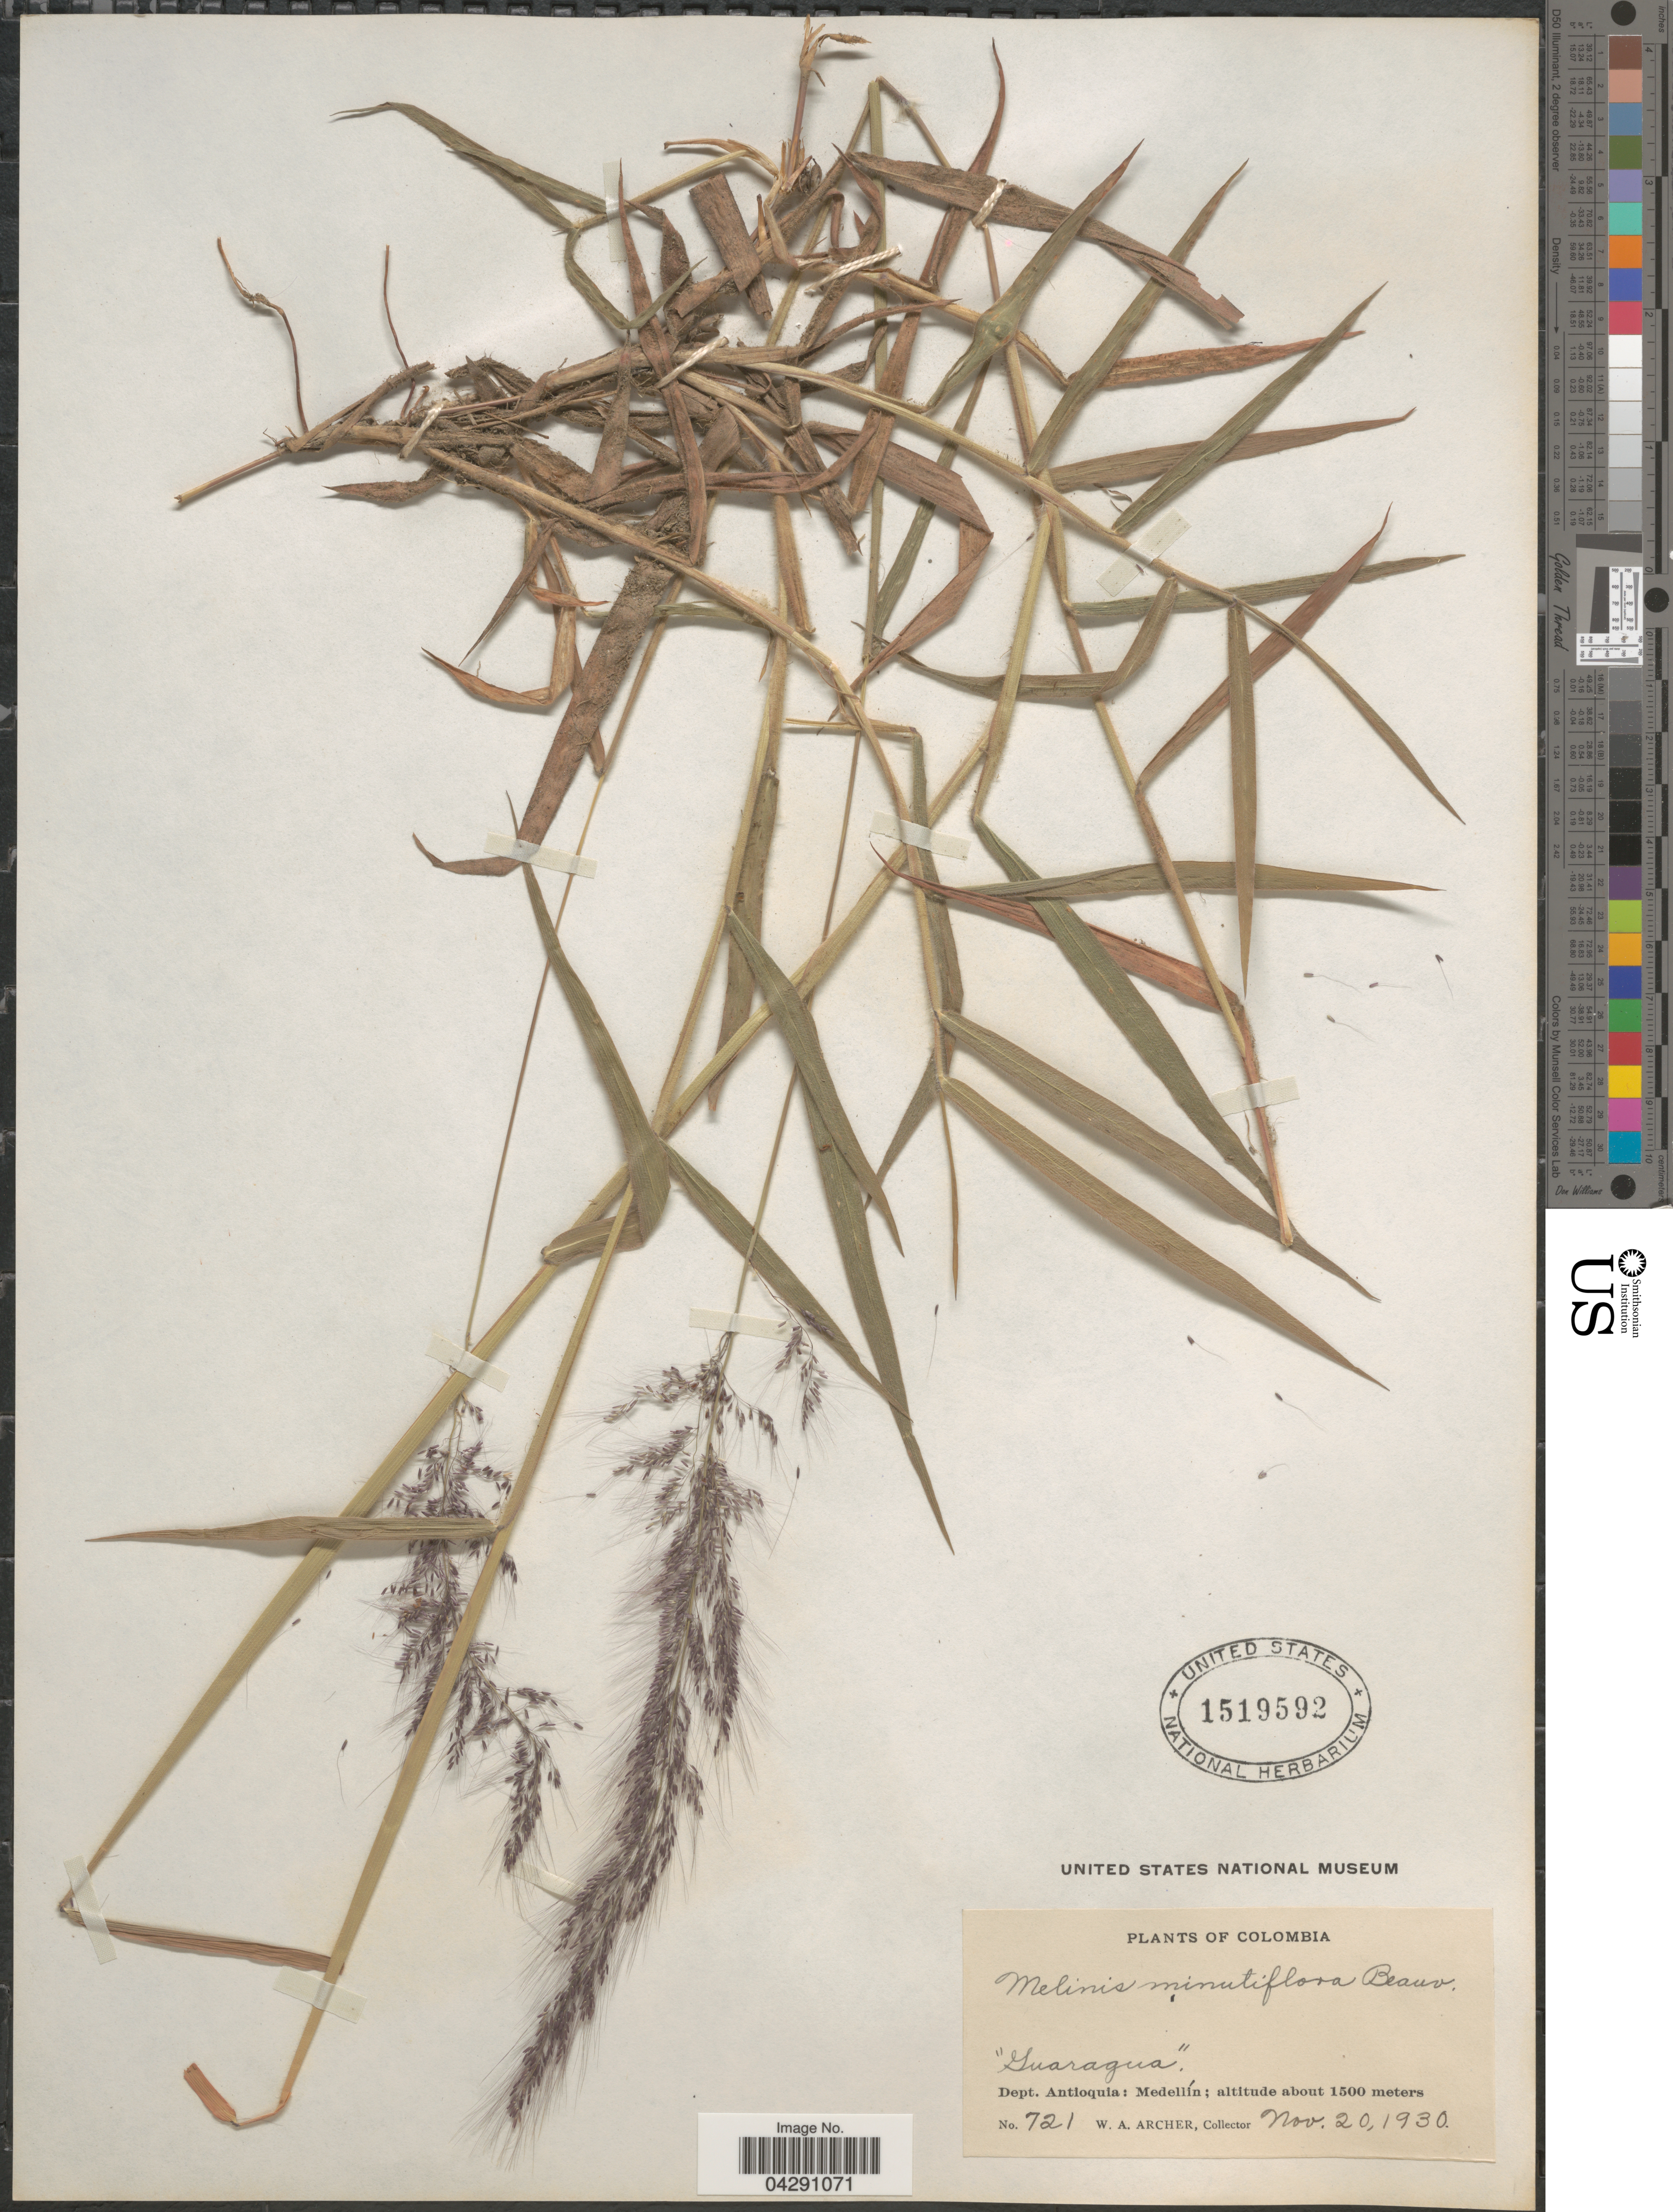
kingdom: Plantae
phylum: Tracheophyta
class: Liliopsida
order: Poales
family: Poaceae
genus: Melinis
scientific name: Melinis minutiflora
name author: P. Beauv.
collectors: W. Archer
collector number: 721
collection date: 1930-11-20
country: Colombia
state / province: Antioquia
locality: Dept. Antioquia: Medellín.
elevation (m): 1500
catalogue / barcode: US 1519592